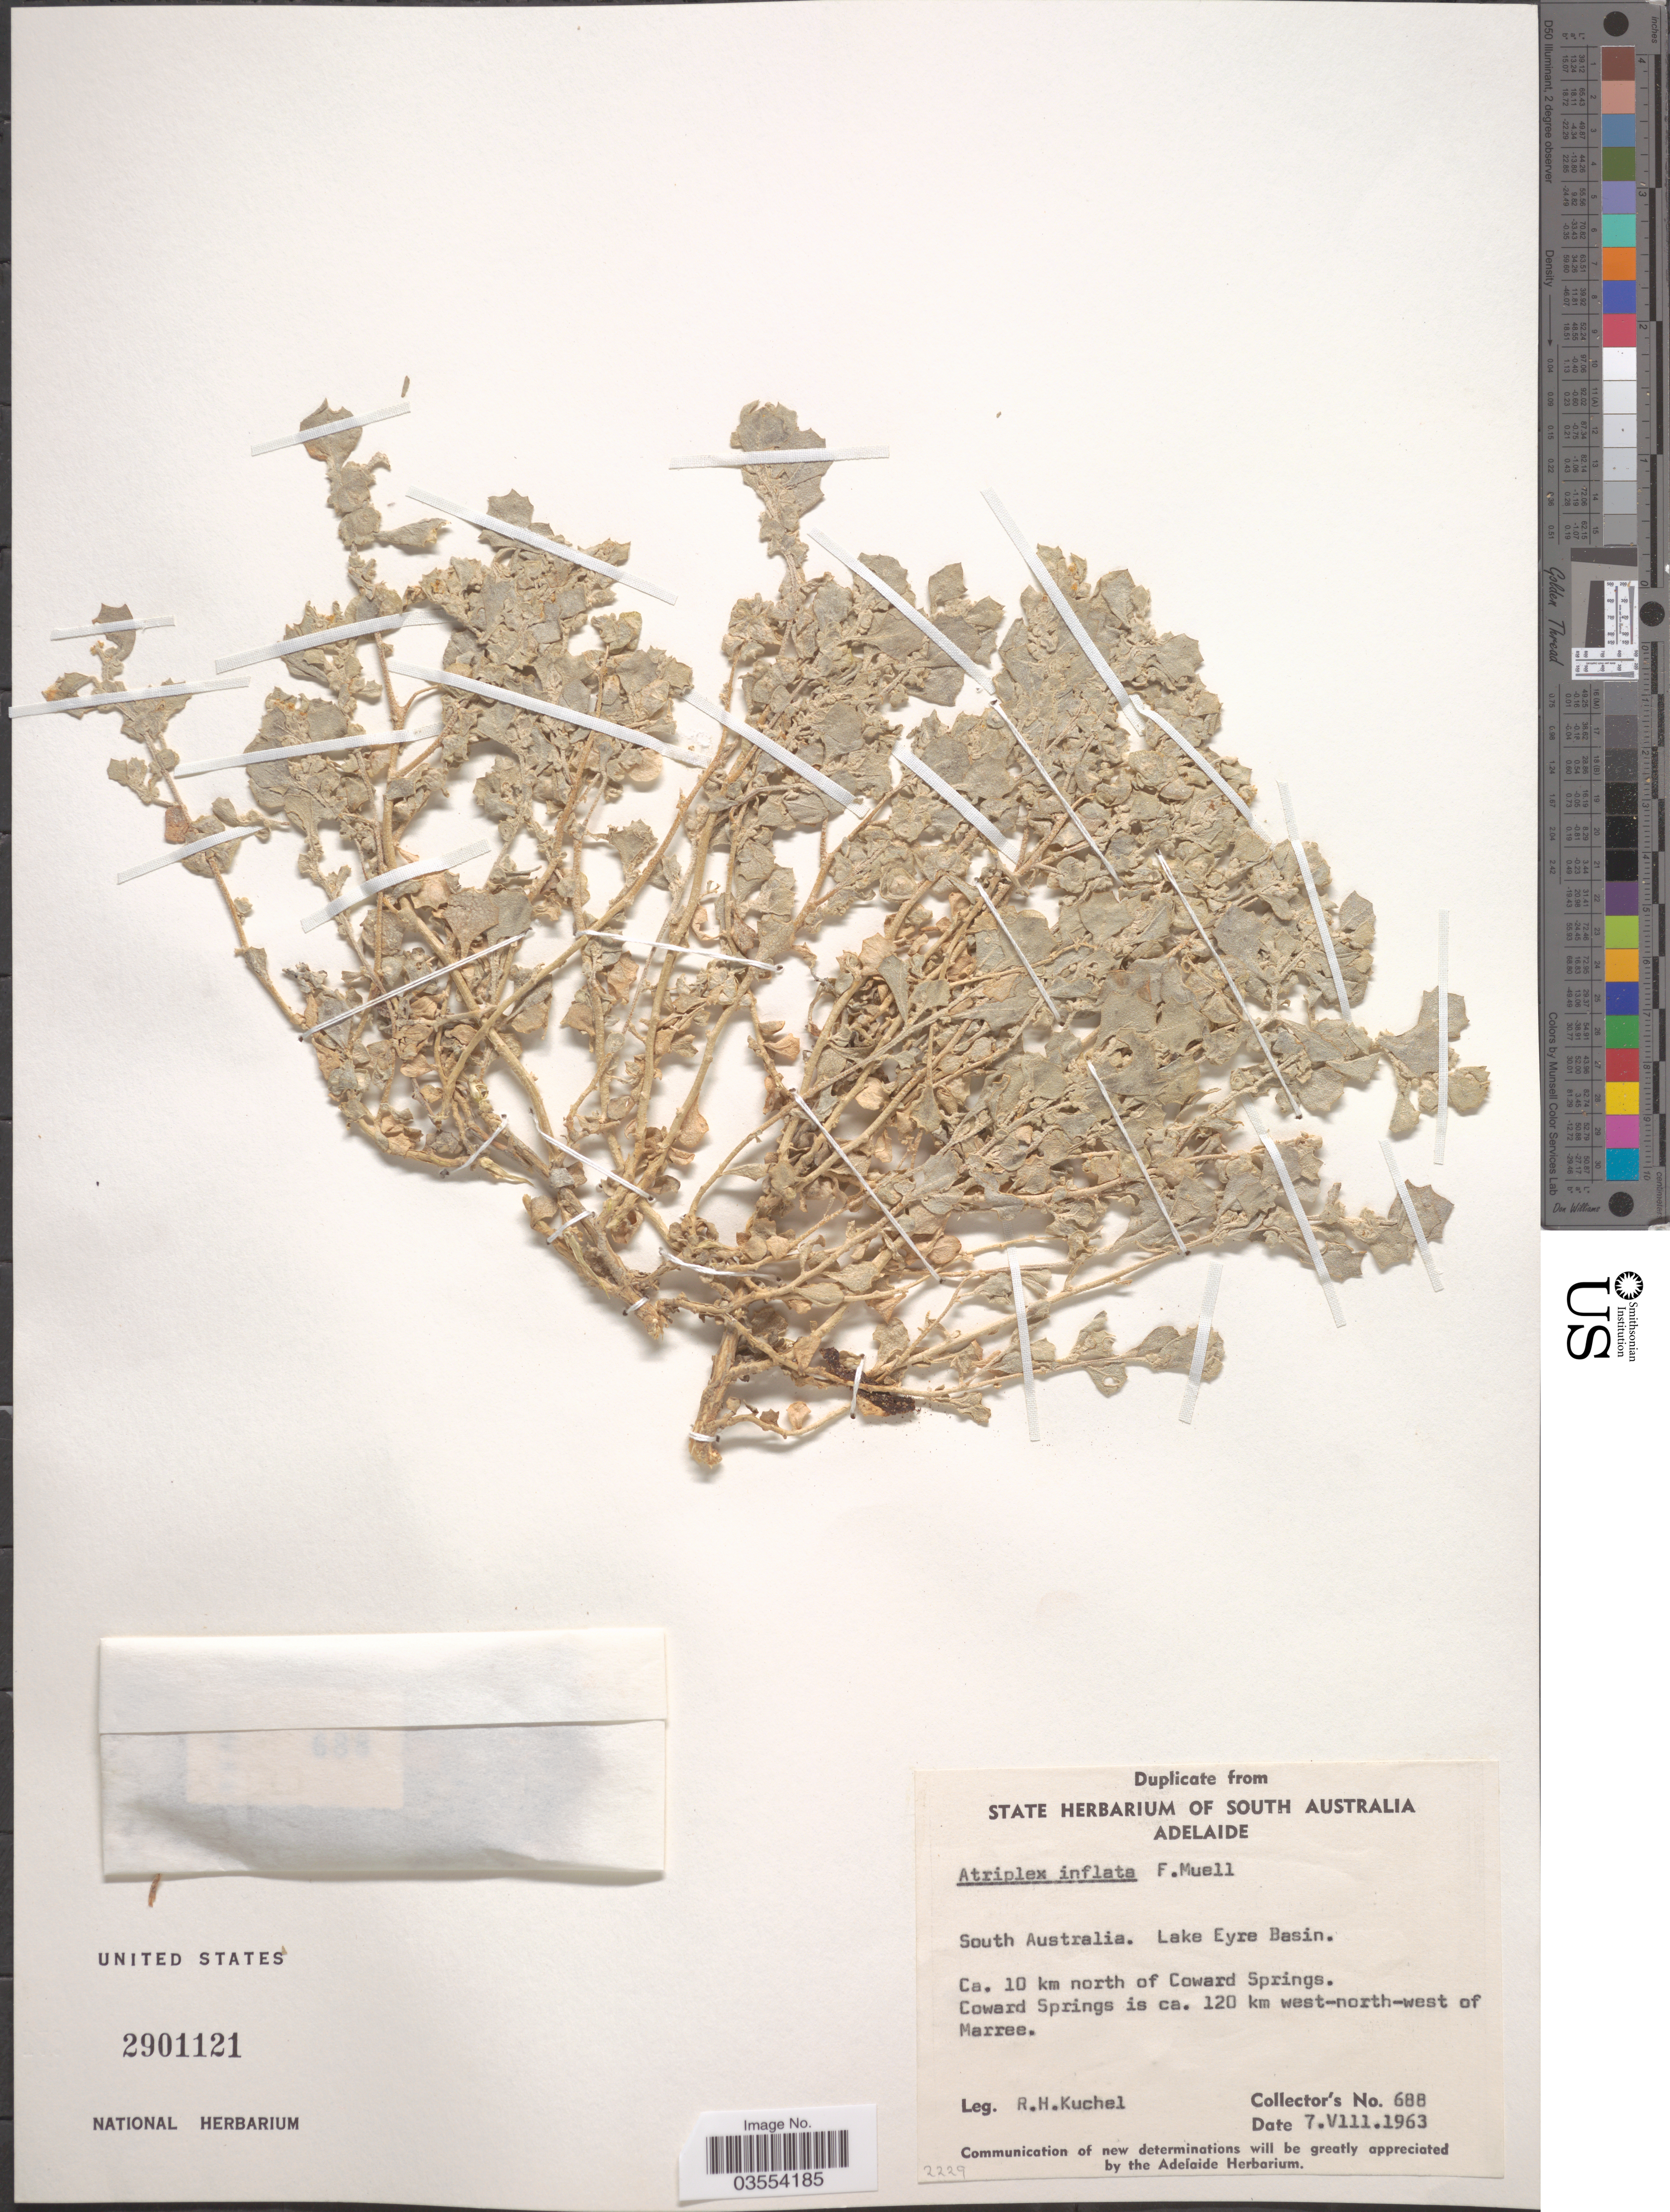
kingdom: Plantae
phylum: Tracheophyta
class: Magnoliopsida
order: Caryophyllales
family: Amaranthaceae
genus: Atriplex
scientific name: Atriplex inflata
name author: F. Muell.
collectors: R. Kuchel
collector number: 688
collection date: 1963-08-07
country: Australia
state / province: South Australia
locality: Lake Eyre Basin. Ca. 10 km north of Coward Springs. Coward Springs is ca. 120 km west-north-west of Marree.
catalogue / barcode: US 2901121